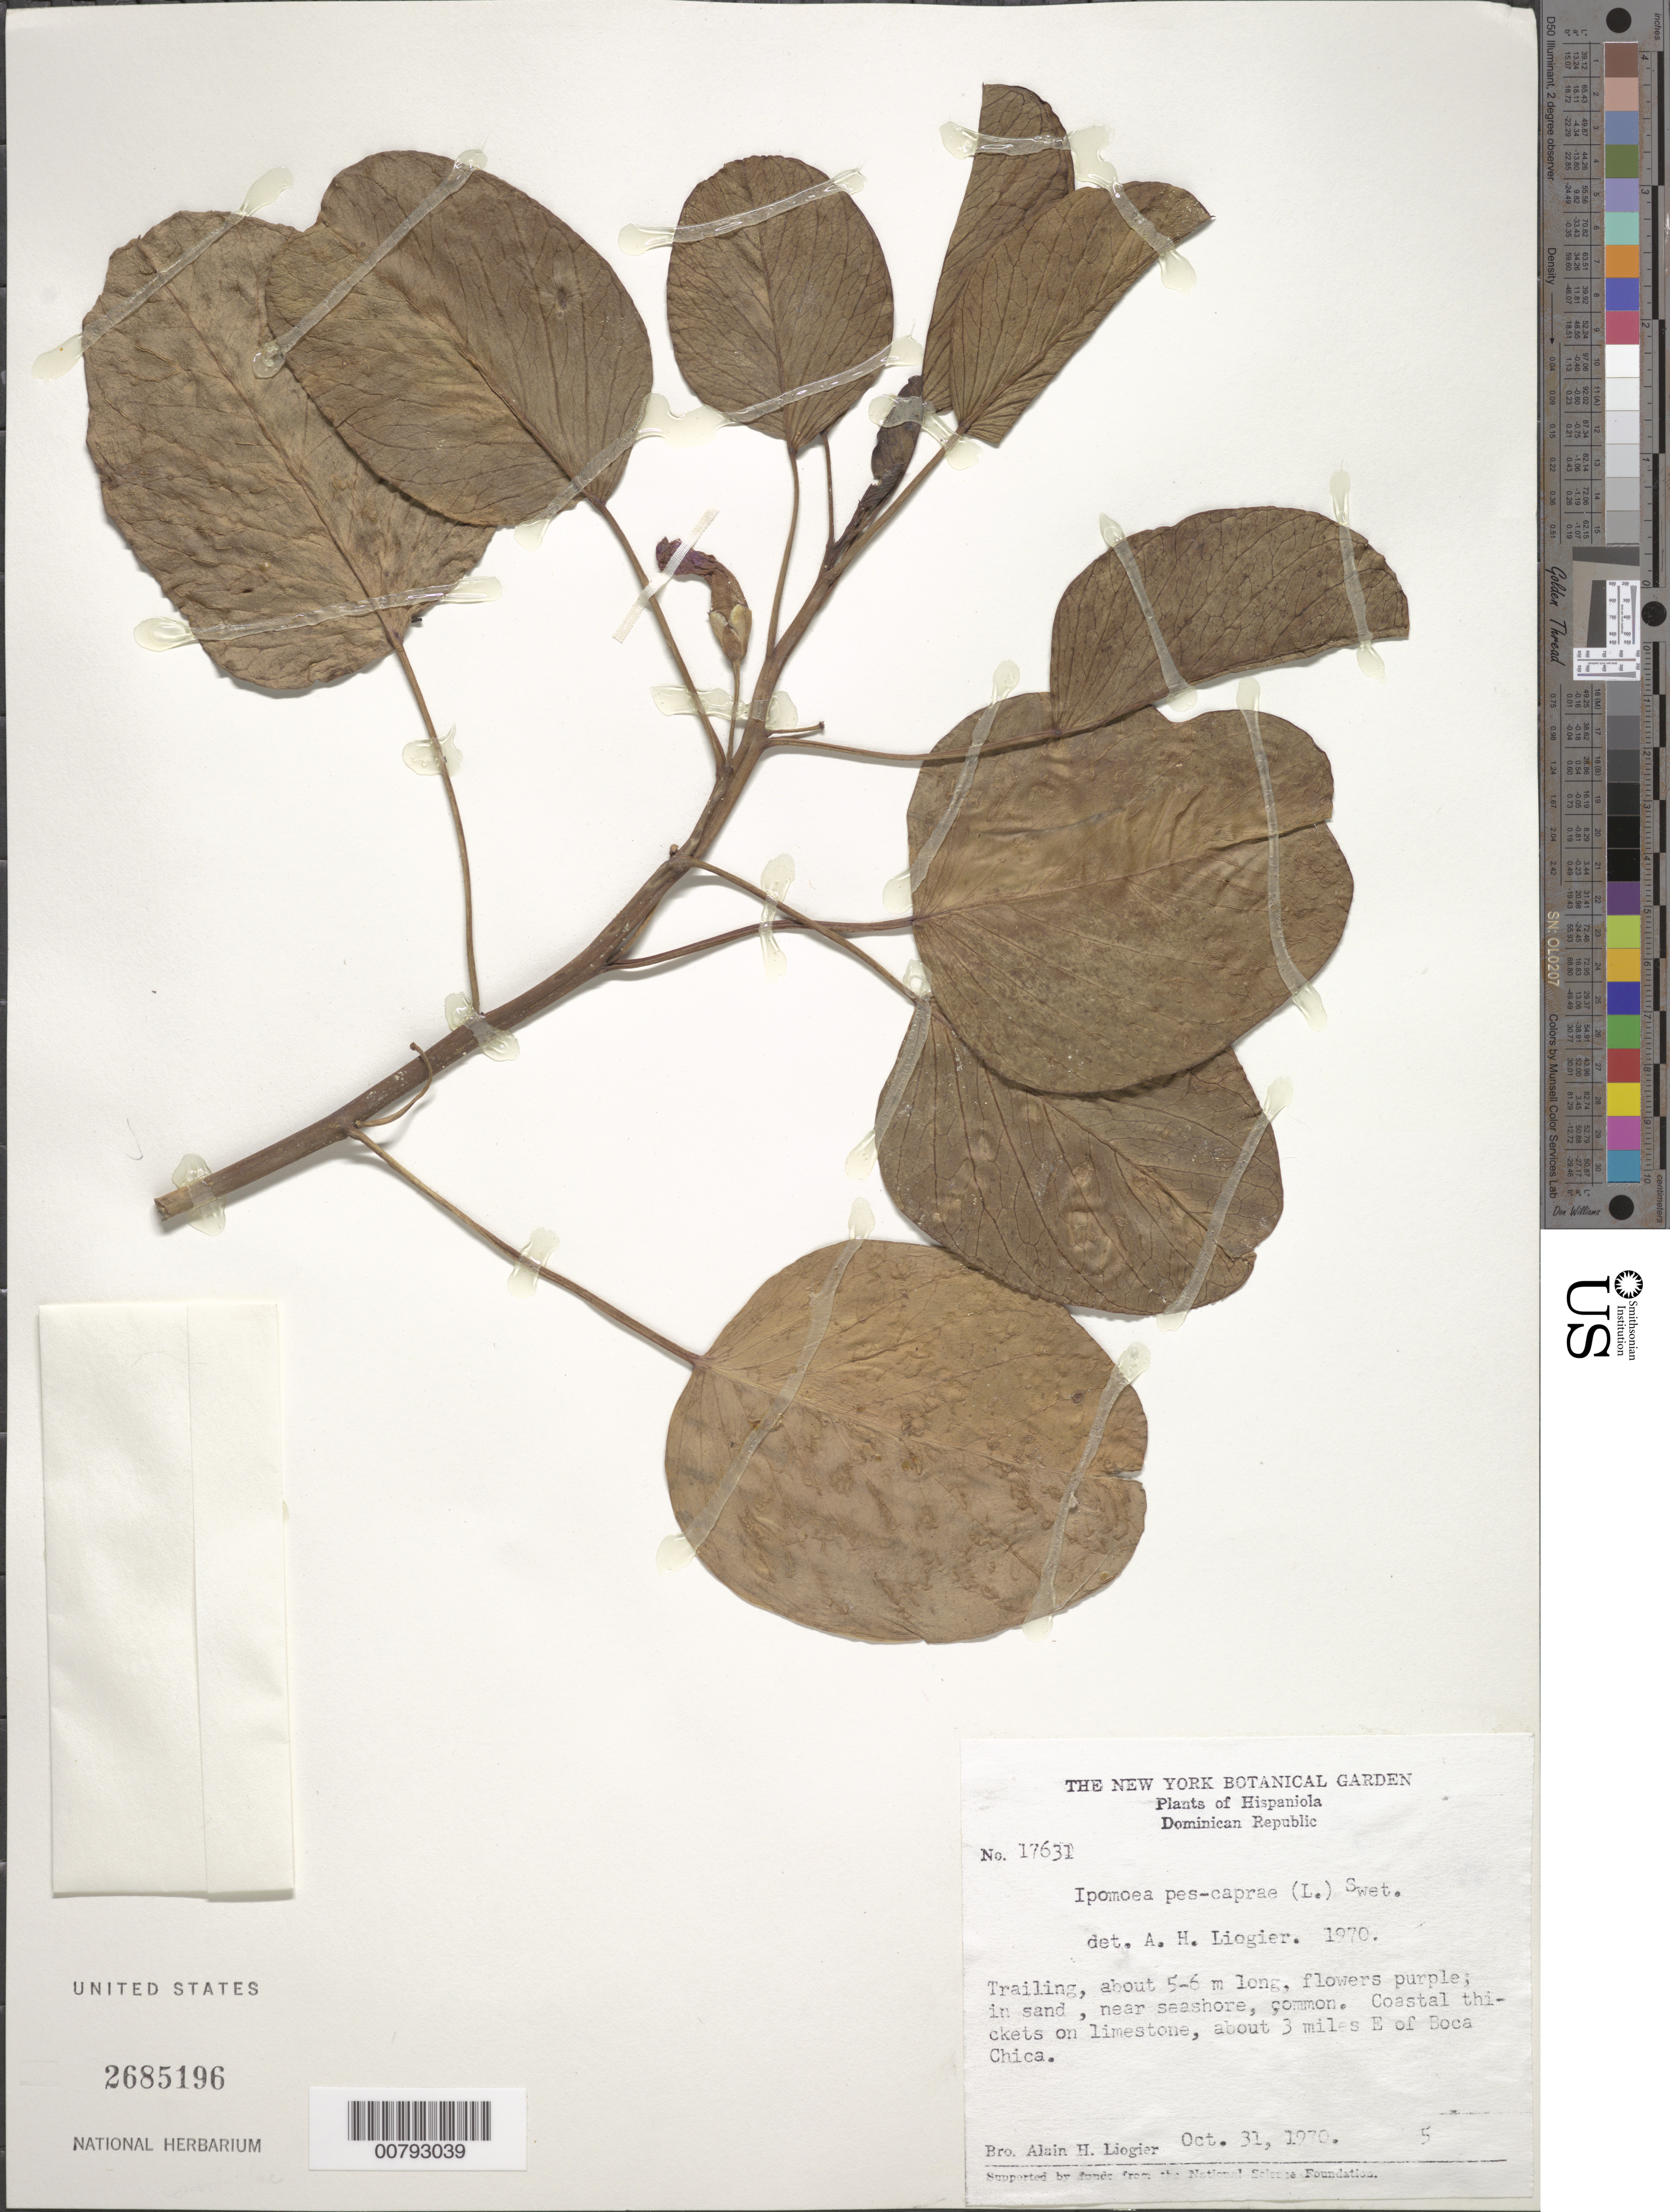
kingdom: Plantae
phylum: Tracheophyta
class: Magnoliopsida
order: Solanales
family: Convolvulaceae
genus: Ipomoea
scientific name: Ipomoea pes-caprae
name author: (L.) R. Br.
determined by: Liogier, Alain H.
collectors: A. H. Liogier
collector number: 17631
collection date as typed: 31 Oct 1970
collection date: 1970-10-31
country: Dominican Republic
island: Hispaniola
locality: About 3 miles E of Boca Chica.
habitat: Coastal thickets on limestone.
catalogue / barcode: US 2685196